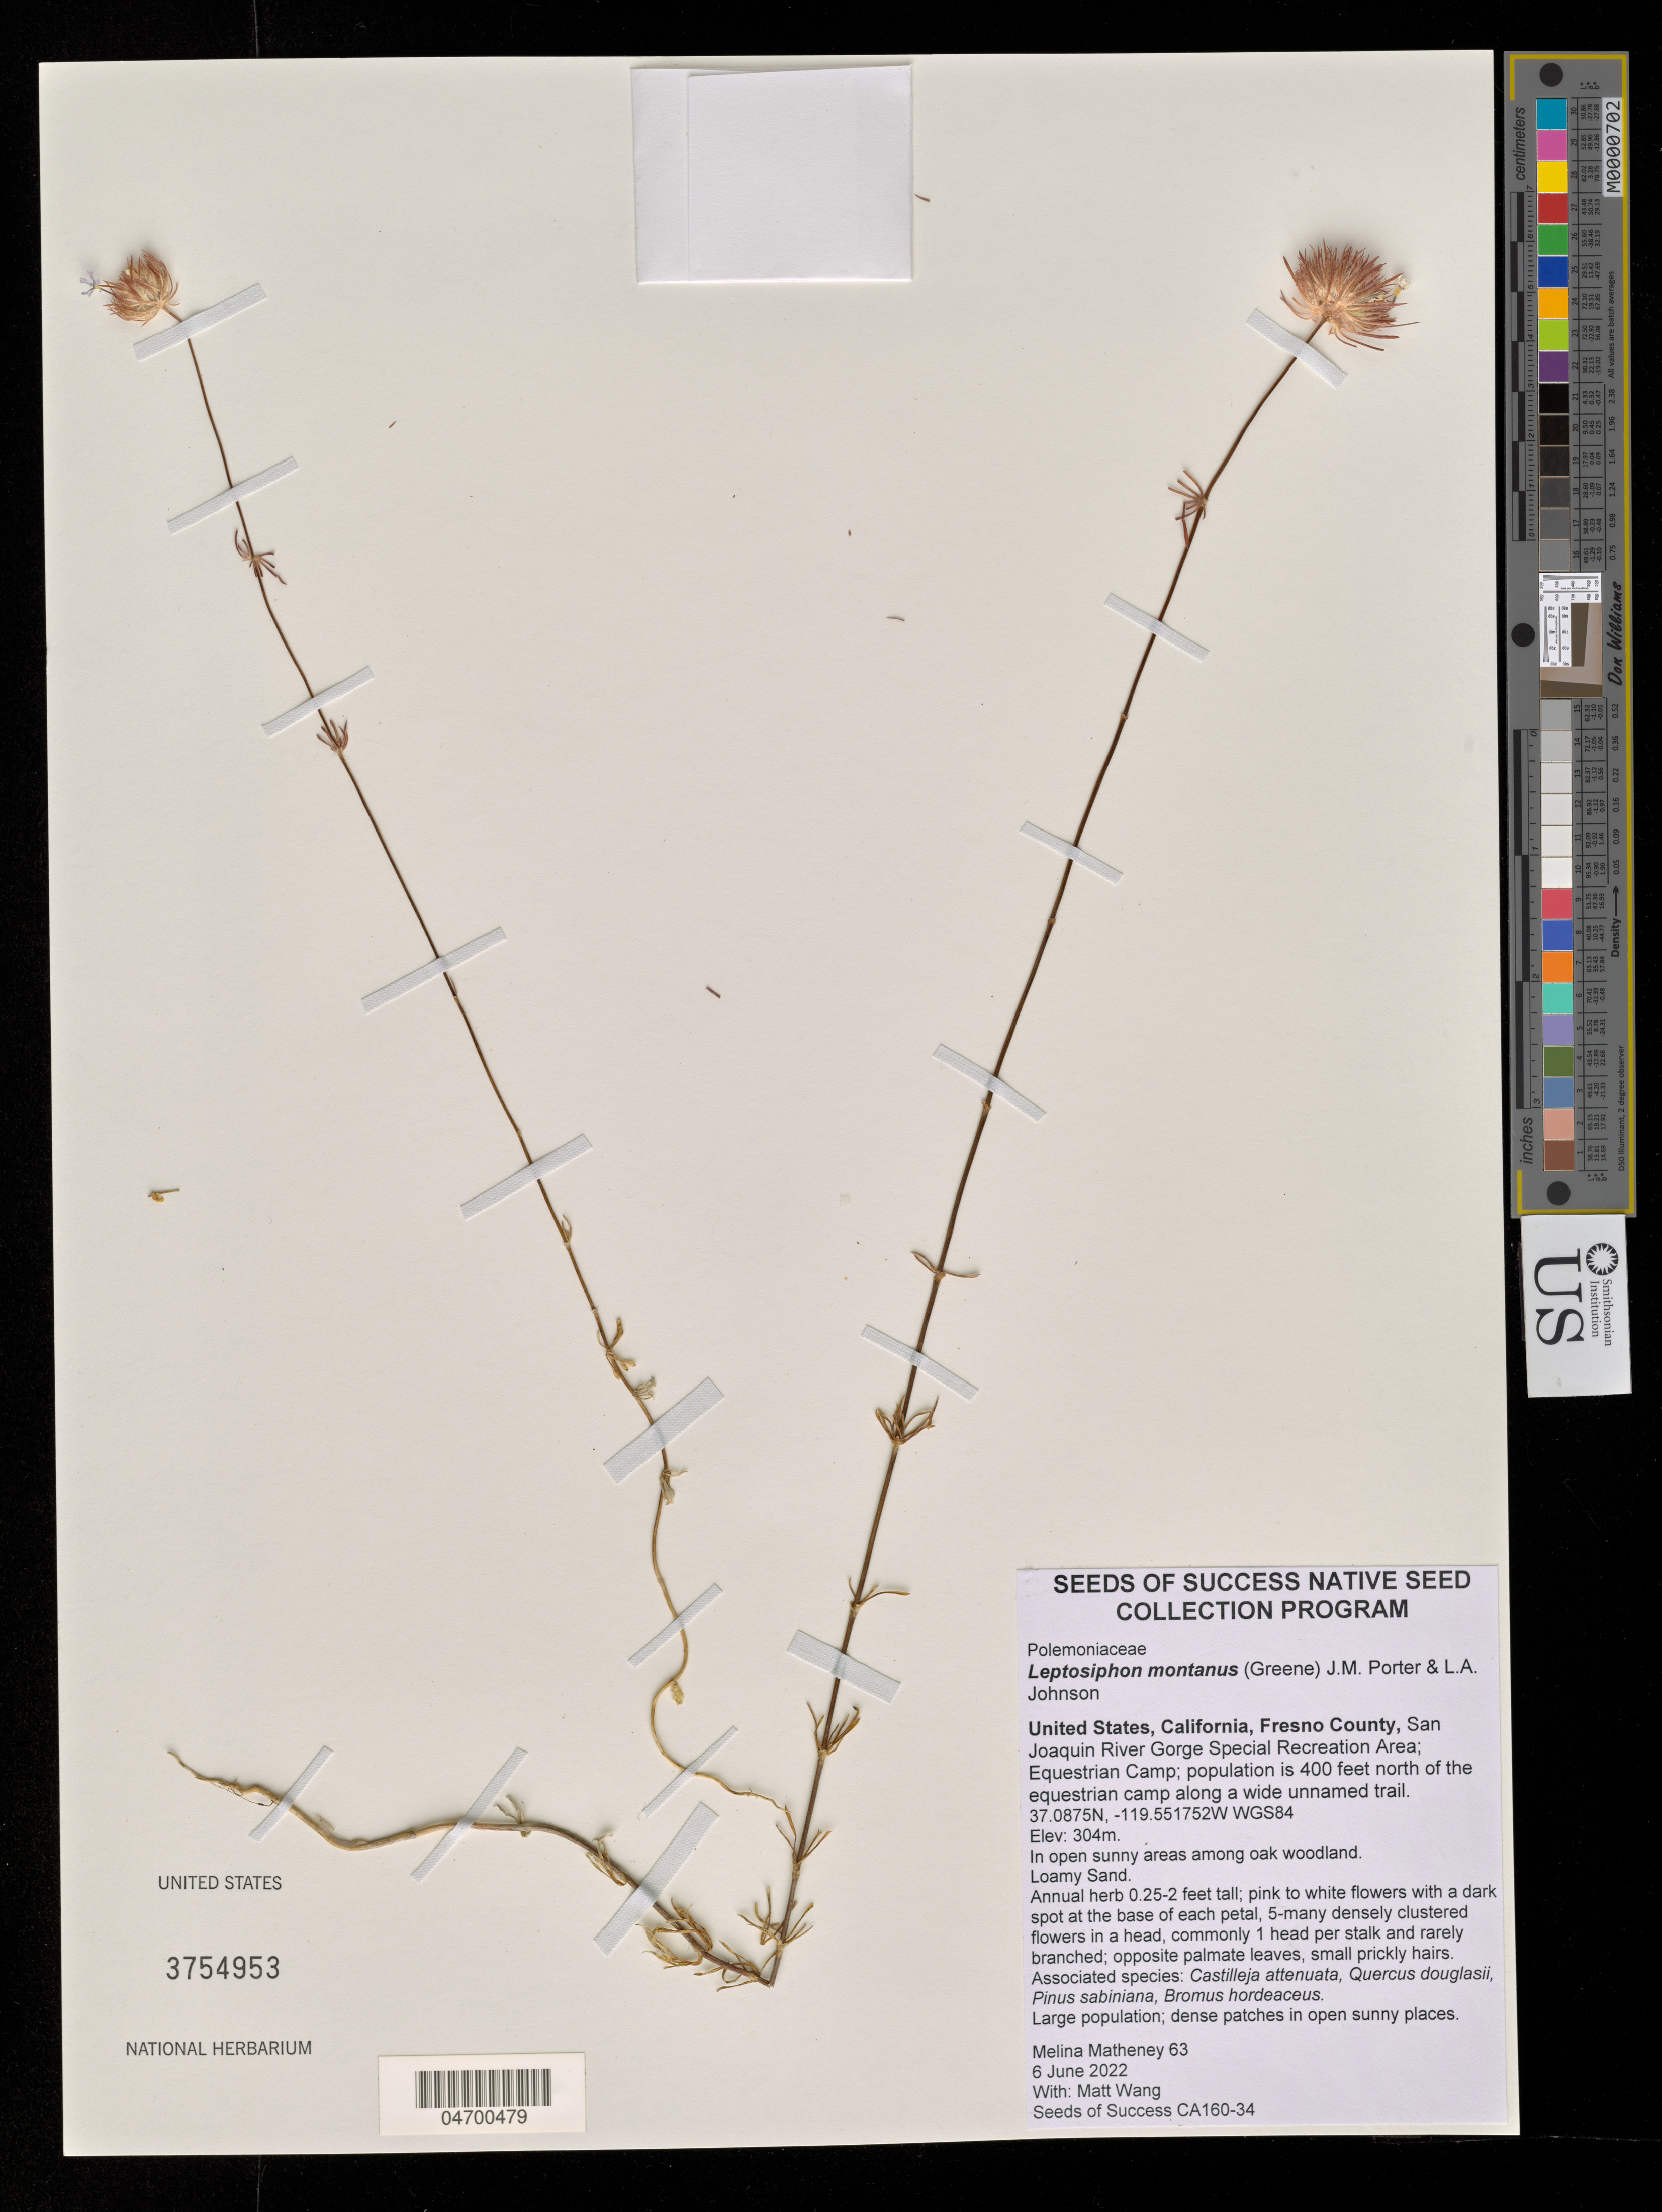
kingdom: Plantae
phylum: Tracheophyta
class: Magnoliopsida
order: Ericales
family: Polemoniaceae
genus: Leptosiphon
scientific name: Leptosiphon montanus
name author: (Greene) J.M. Porter & L.A. Johnson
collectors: M. Matheney & M. Wang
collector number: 63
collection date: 2022-06-06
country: United States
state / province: California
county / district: Fresno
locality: Fresno County, San Joaquin River Gorge Special Recreation Area; Equistrian Camp; population is 400 feet north of the equastrian camp along a wide unnamed trail. WGS84.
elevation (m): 304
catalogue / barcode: US 3754953